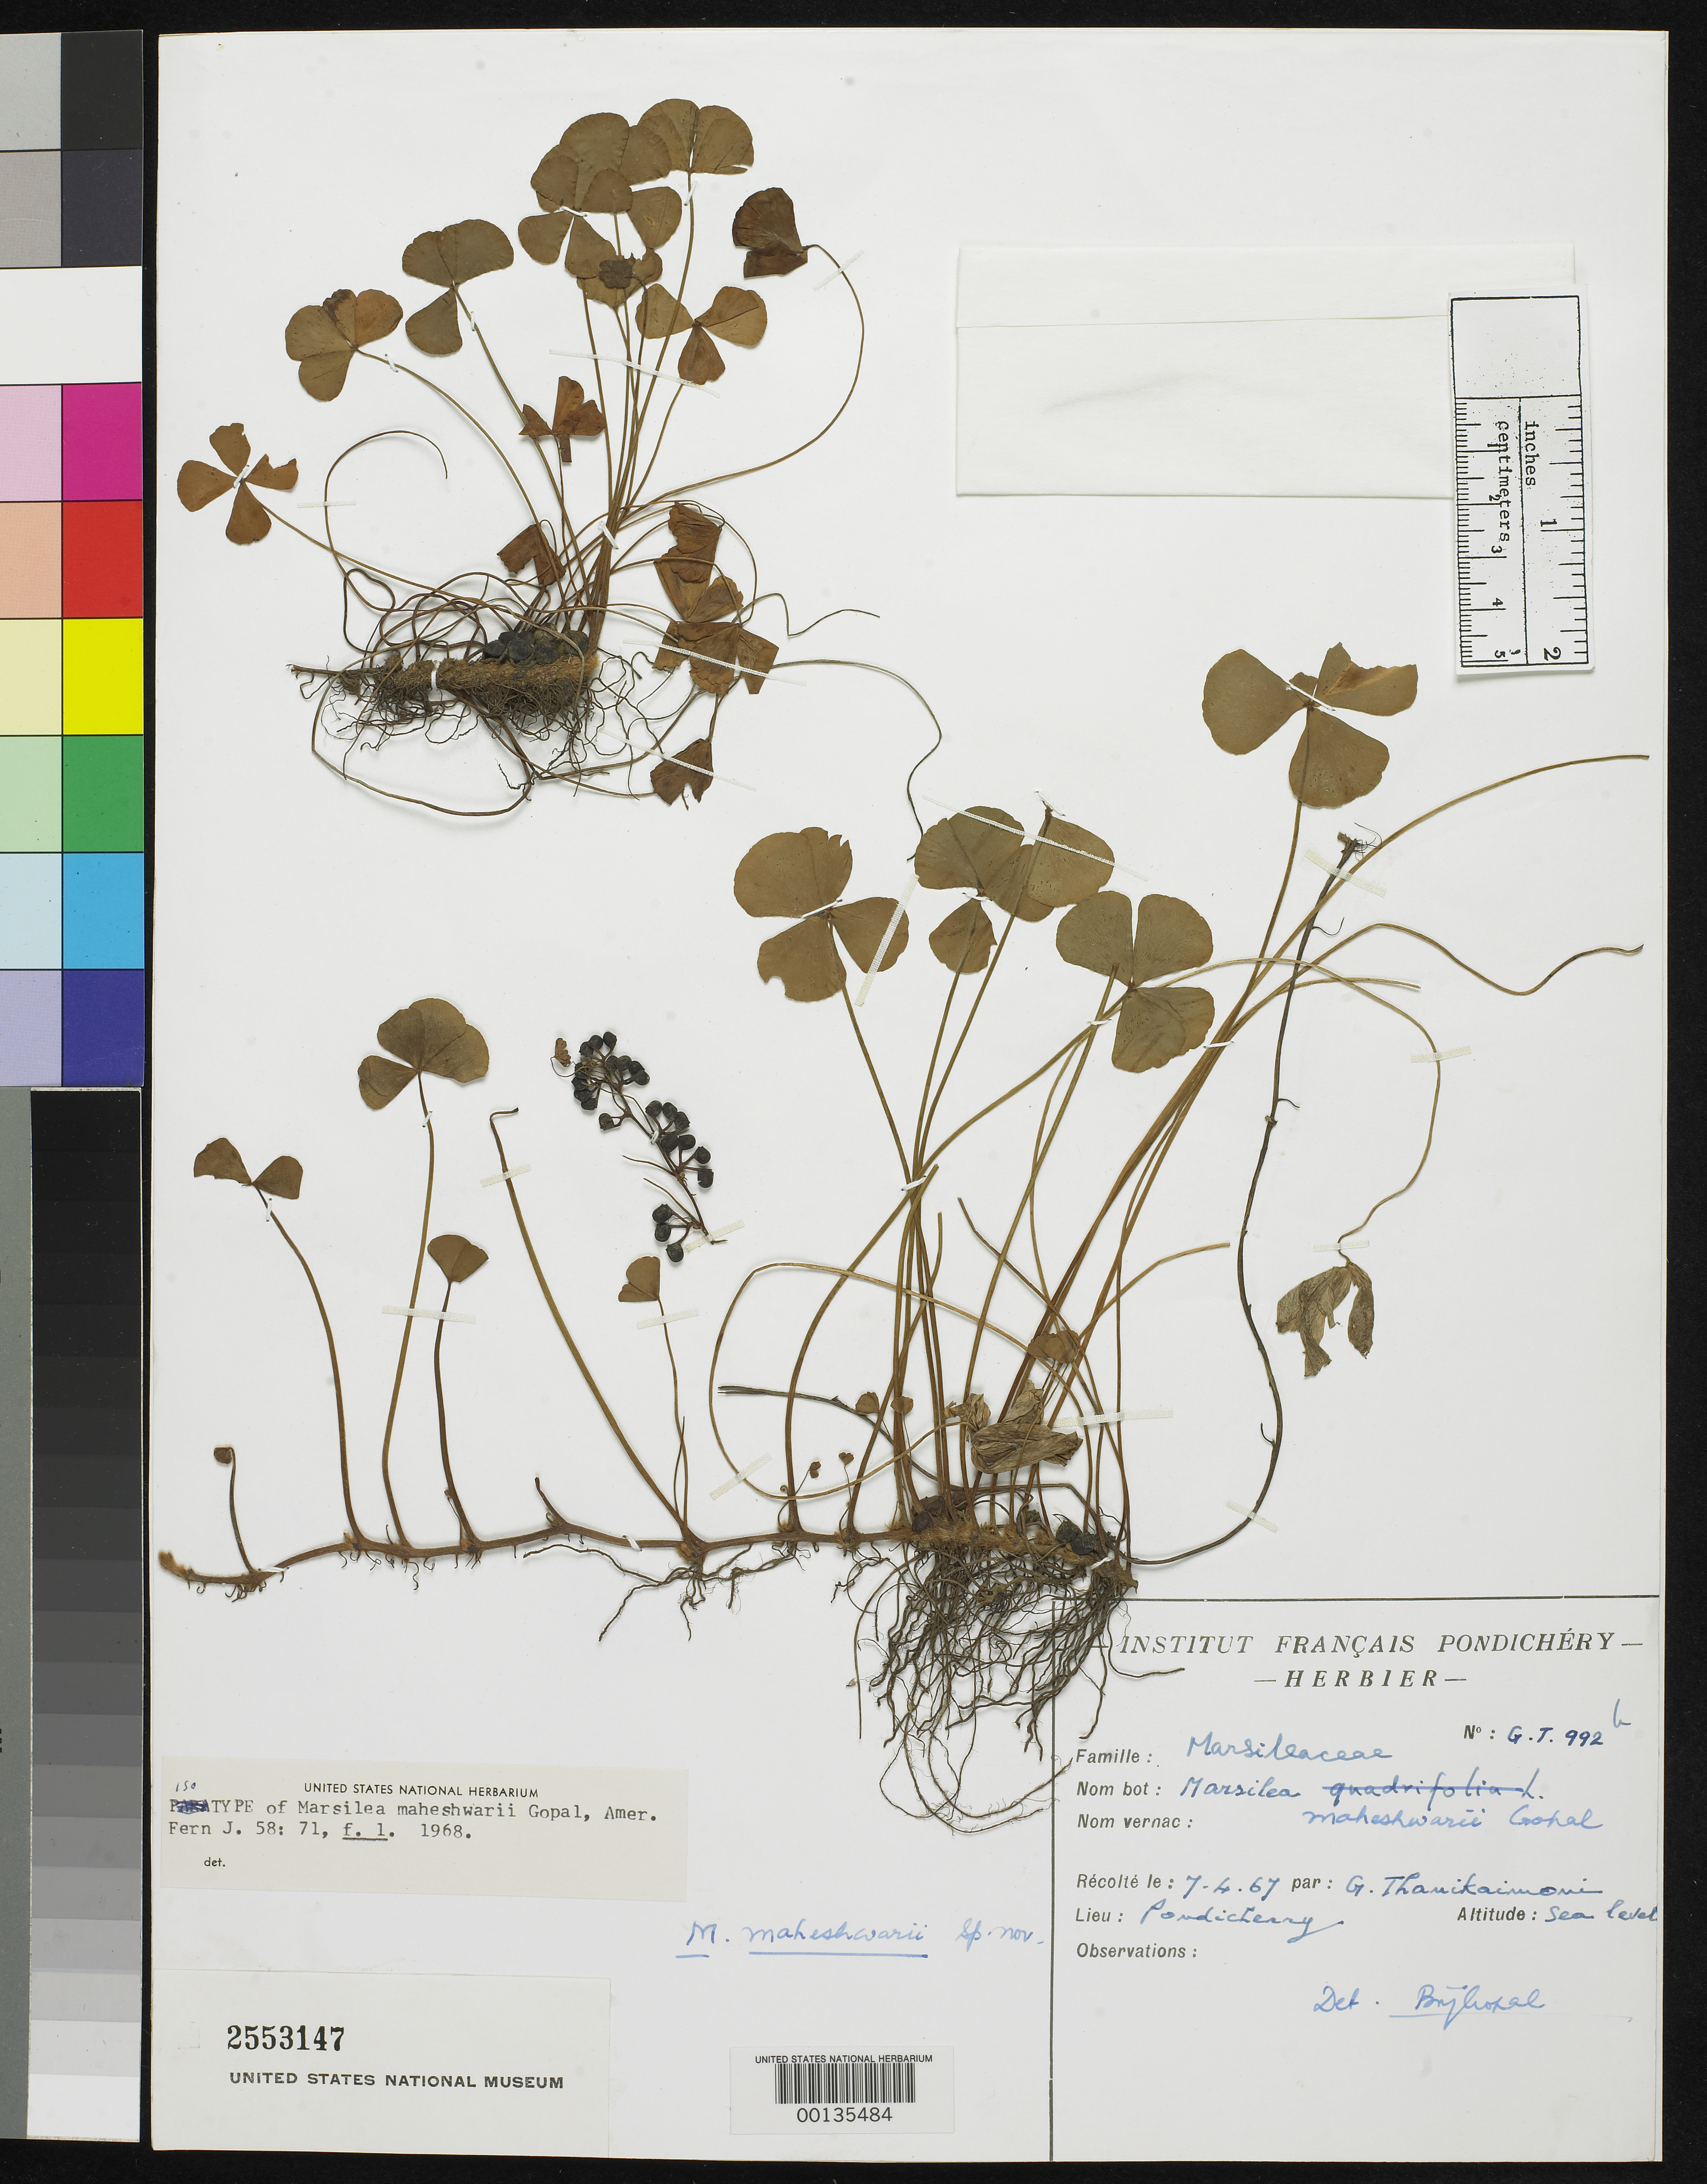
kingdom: Plantae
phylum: Tracheophyta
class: Polypodiopsida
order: Salviniales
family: Marsileaceae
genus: Marsilea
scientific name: Marsilea maheshwarii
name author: Gopal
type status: Isotype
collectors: G. Thanikaimoni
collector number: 992b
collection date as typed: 07 Apr 1967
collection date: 1967-04-07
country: India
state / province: Pondicherry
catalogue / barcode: US 2553147